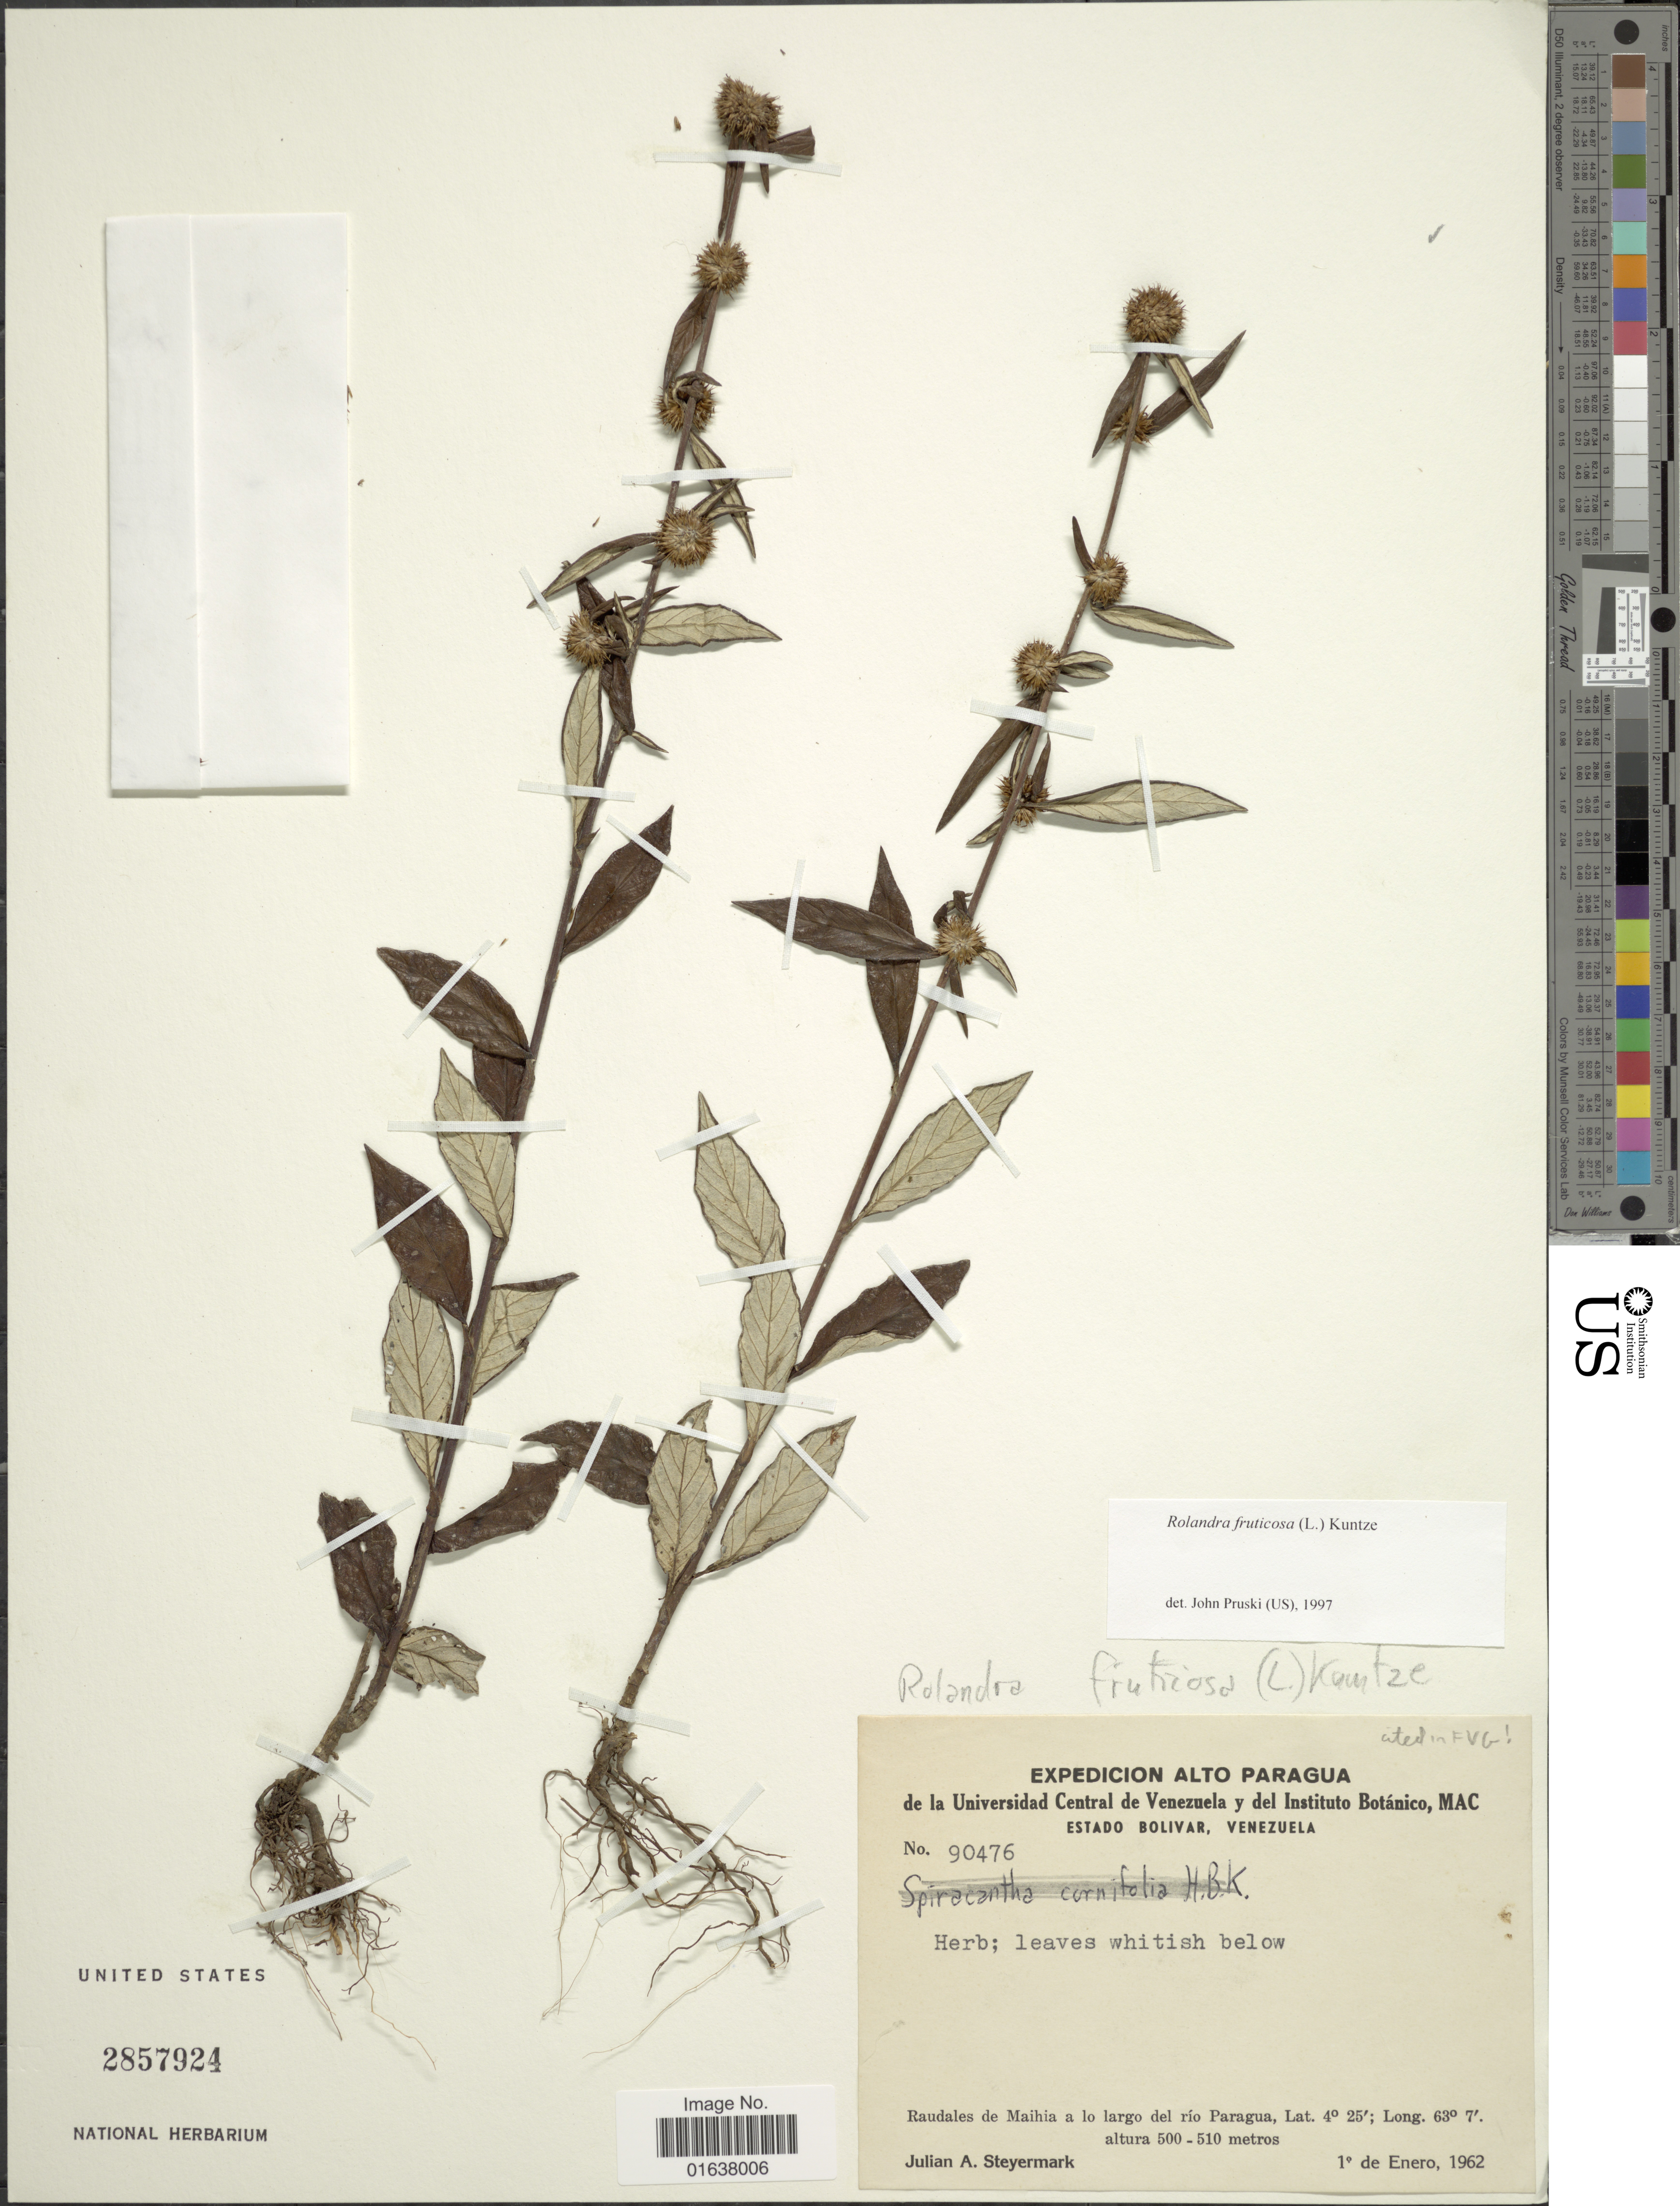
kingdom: Plantae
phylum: Tracheophyta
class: Magnoliopsida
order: Asterales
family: Asteraceae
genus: Rolandra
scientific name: Rolandra fruticosa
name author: (L.) Kuntze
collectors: J. Steyermark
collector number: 90476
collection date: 1962-01-01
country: Venezuela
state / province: Bolivar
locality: Estado Bolivar, Venezuela. Raudales de Maihia a lo largo del rio Paragua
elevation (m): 500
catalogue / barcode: US 2857924